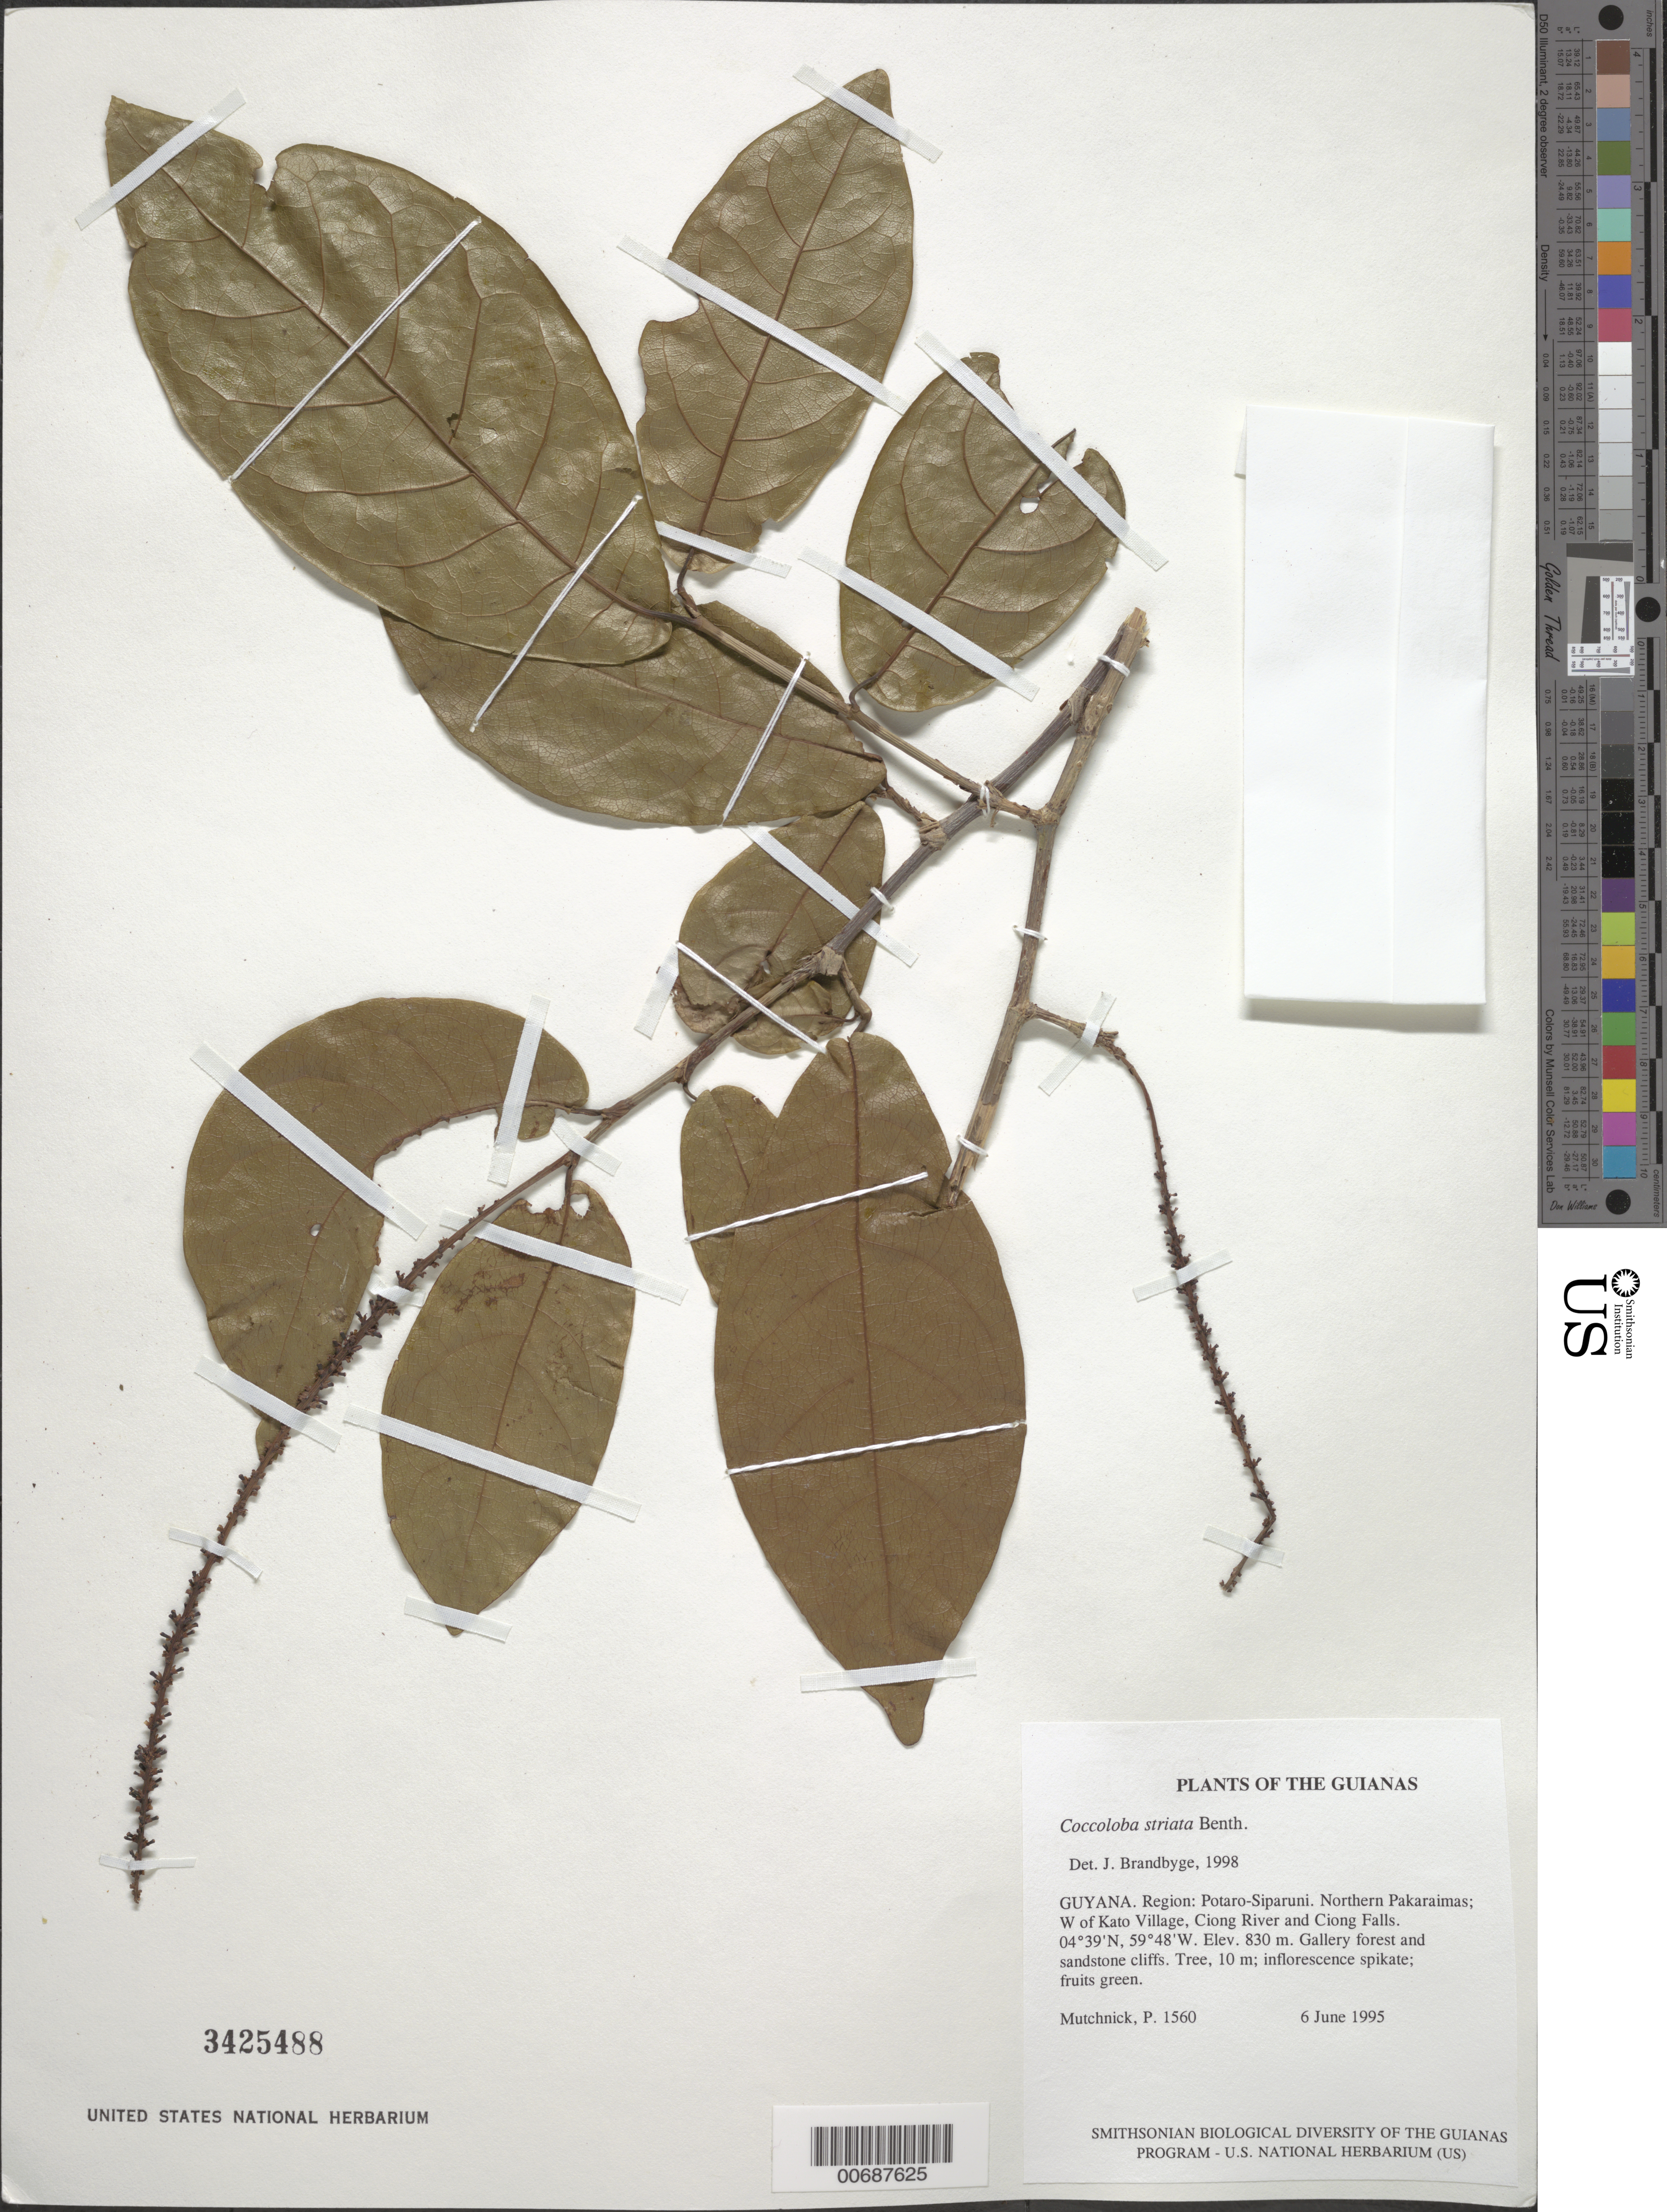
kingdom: Plantae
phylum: Tracheophyta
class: Magnoliopsida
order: Caryophyllales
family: Polygonaceae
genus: Coccoloba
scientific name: Coccoloba striata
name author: Benth.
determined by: Brandbyge, J.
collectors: P. Mutchnick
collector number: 1560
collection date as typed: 6 June 1995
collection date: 1995-06-06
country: Guyana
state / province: Potaro-Siparuni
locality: Northern Pakaraimas; W of Kato Village, Ciong River and Ciong Falls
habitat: Gallery forest and sandstone cliffs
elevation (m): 830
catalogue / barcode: US 3425488